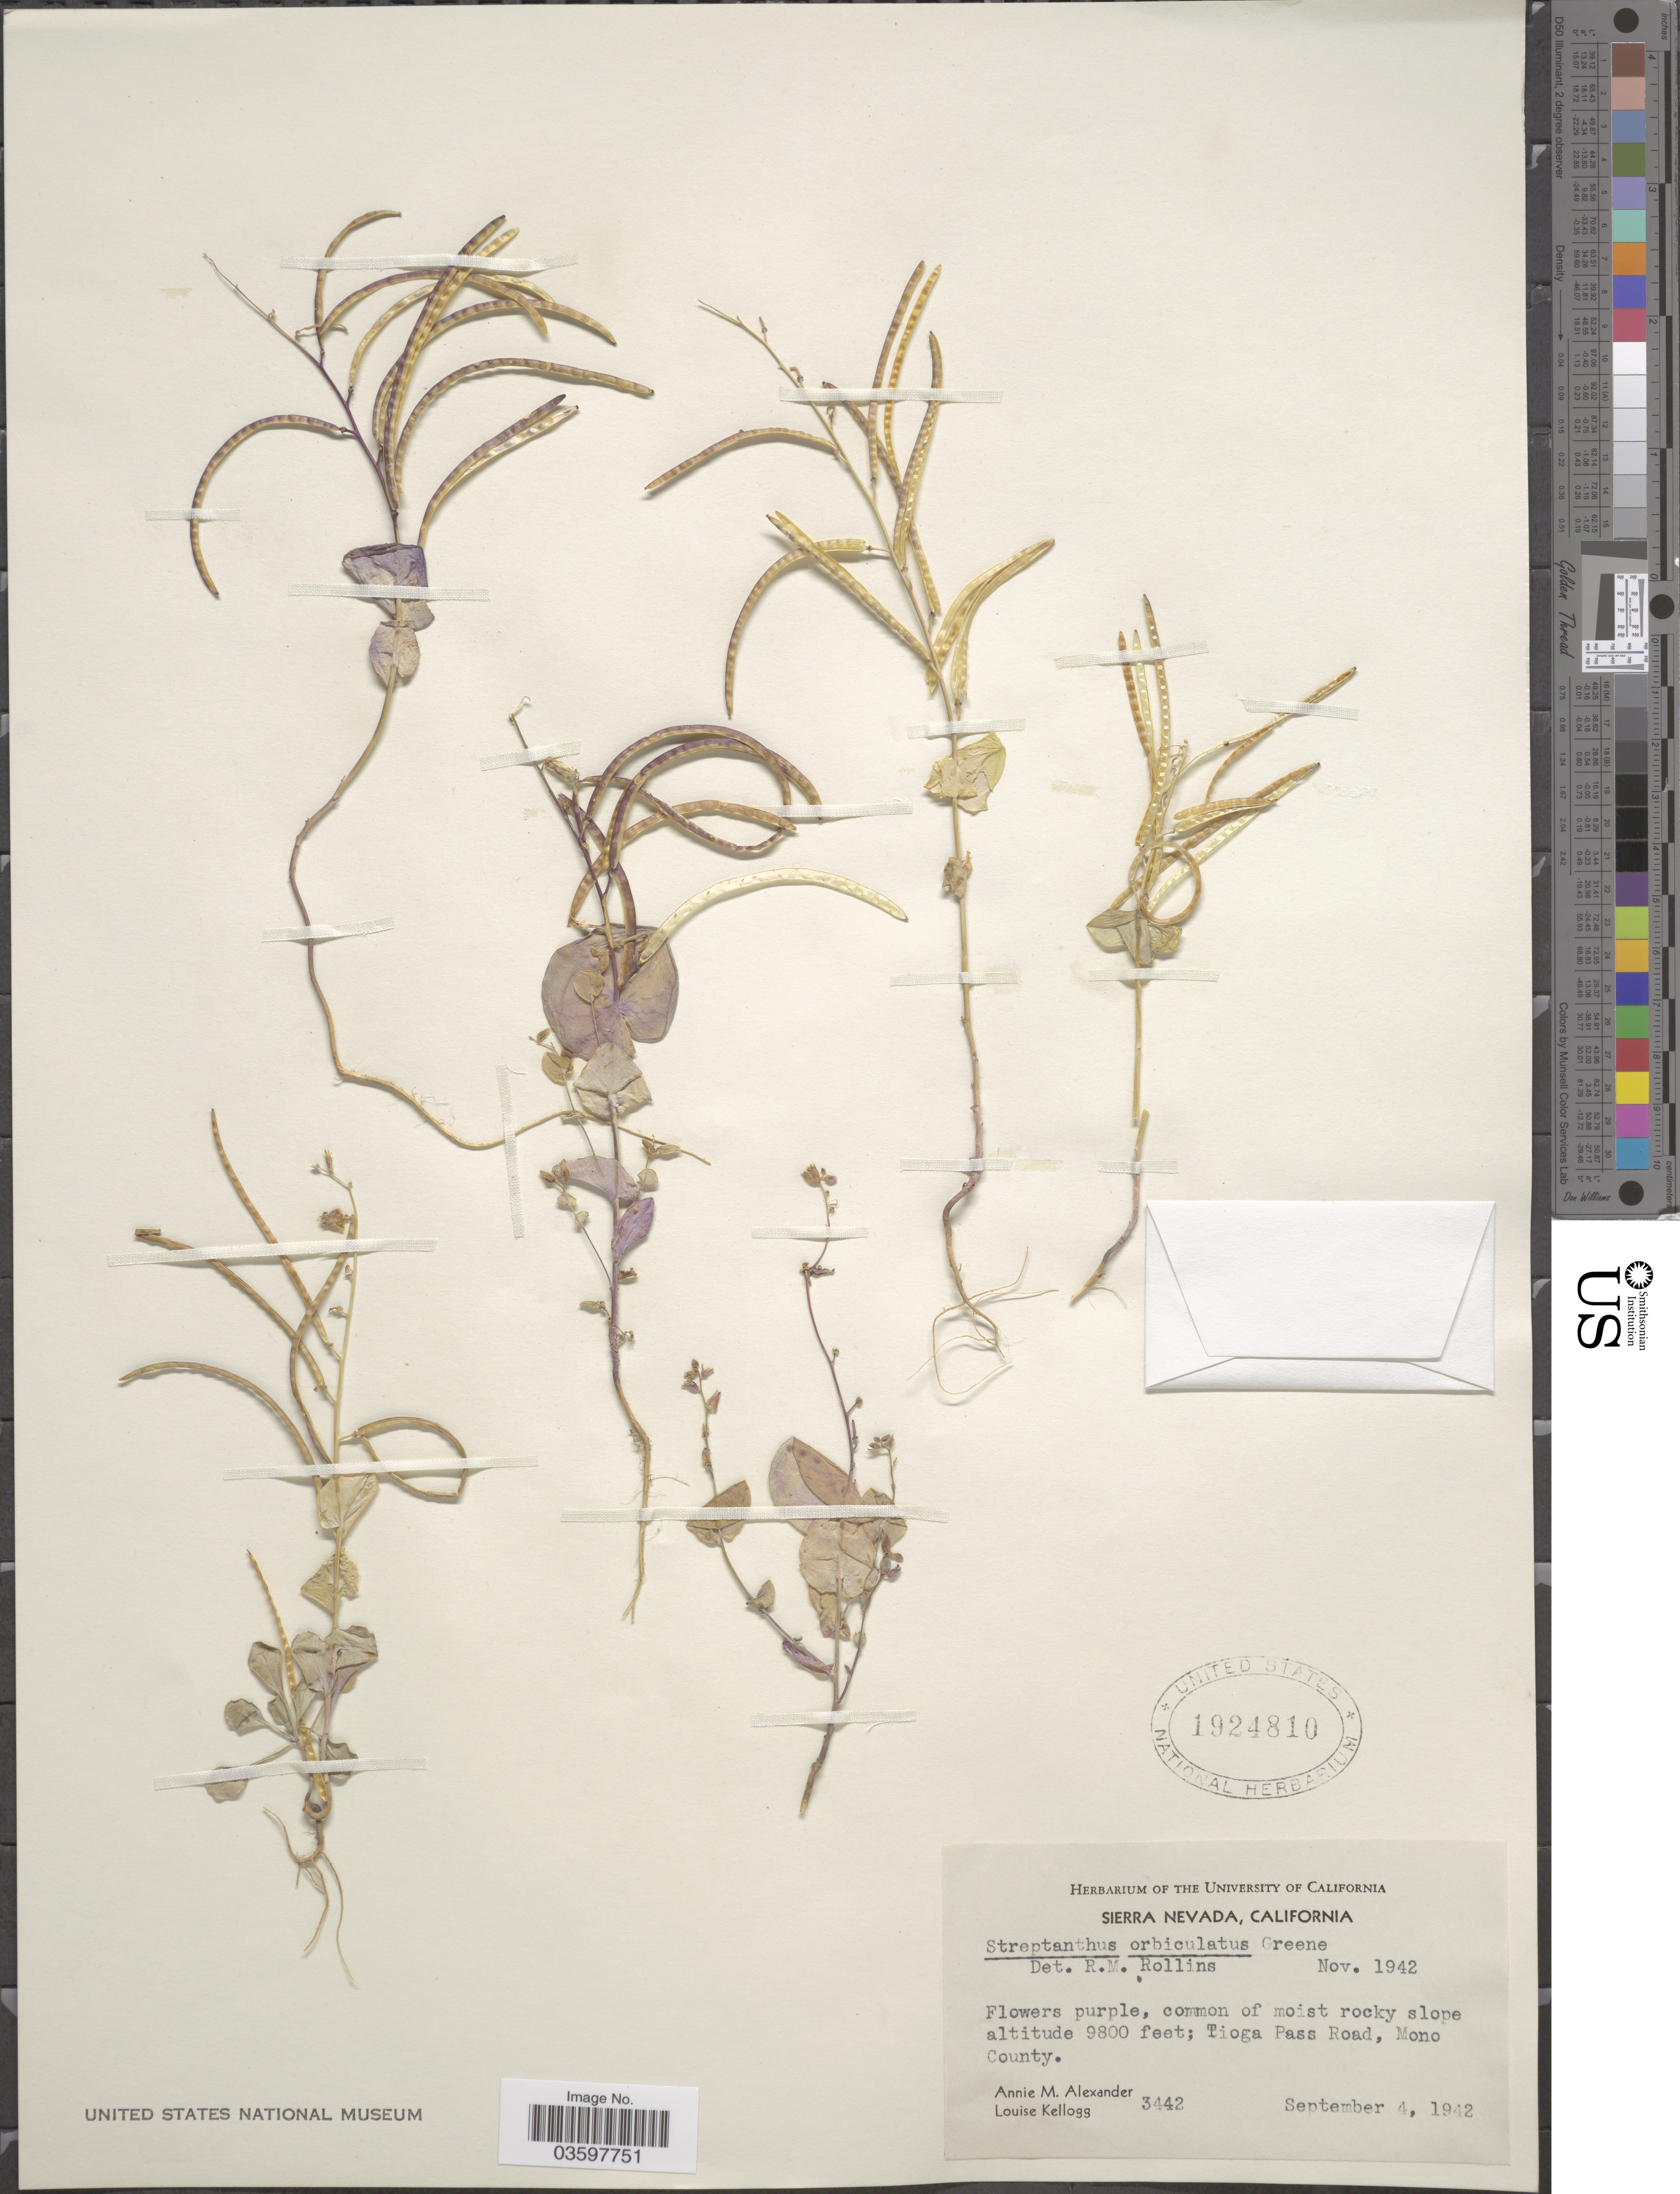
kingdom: Plantae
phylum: Tracheophyta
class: Magnoliopsida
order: Brassicales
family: Brassicaceae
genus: Streptanthus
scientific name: Streptanthus tortuosus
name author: Kellogg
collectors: A. M. Alexander & L. Kellogg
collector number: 3442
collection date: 1942-09-04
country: United States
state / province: California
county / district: Mono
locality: Sierra Nevada. Tioga Pass Road, Mono County.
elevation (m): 2987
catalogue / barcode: US 1924810